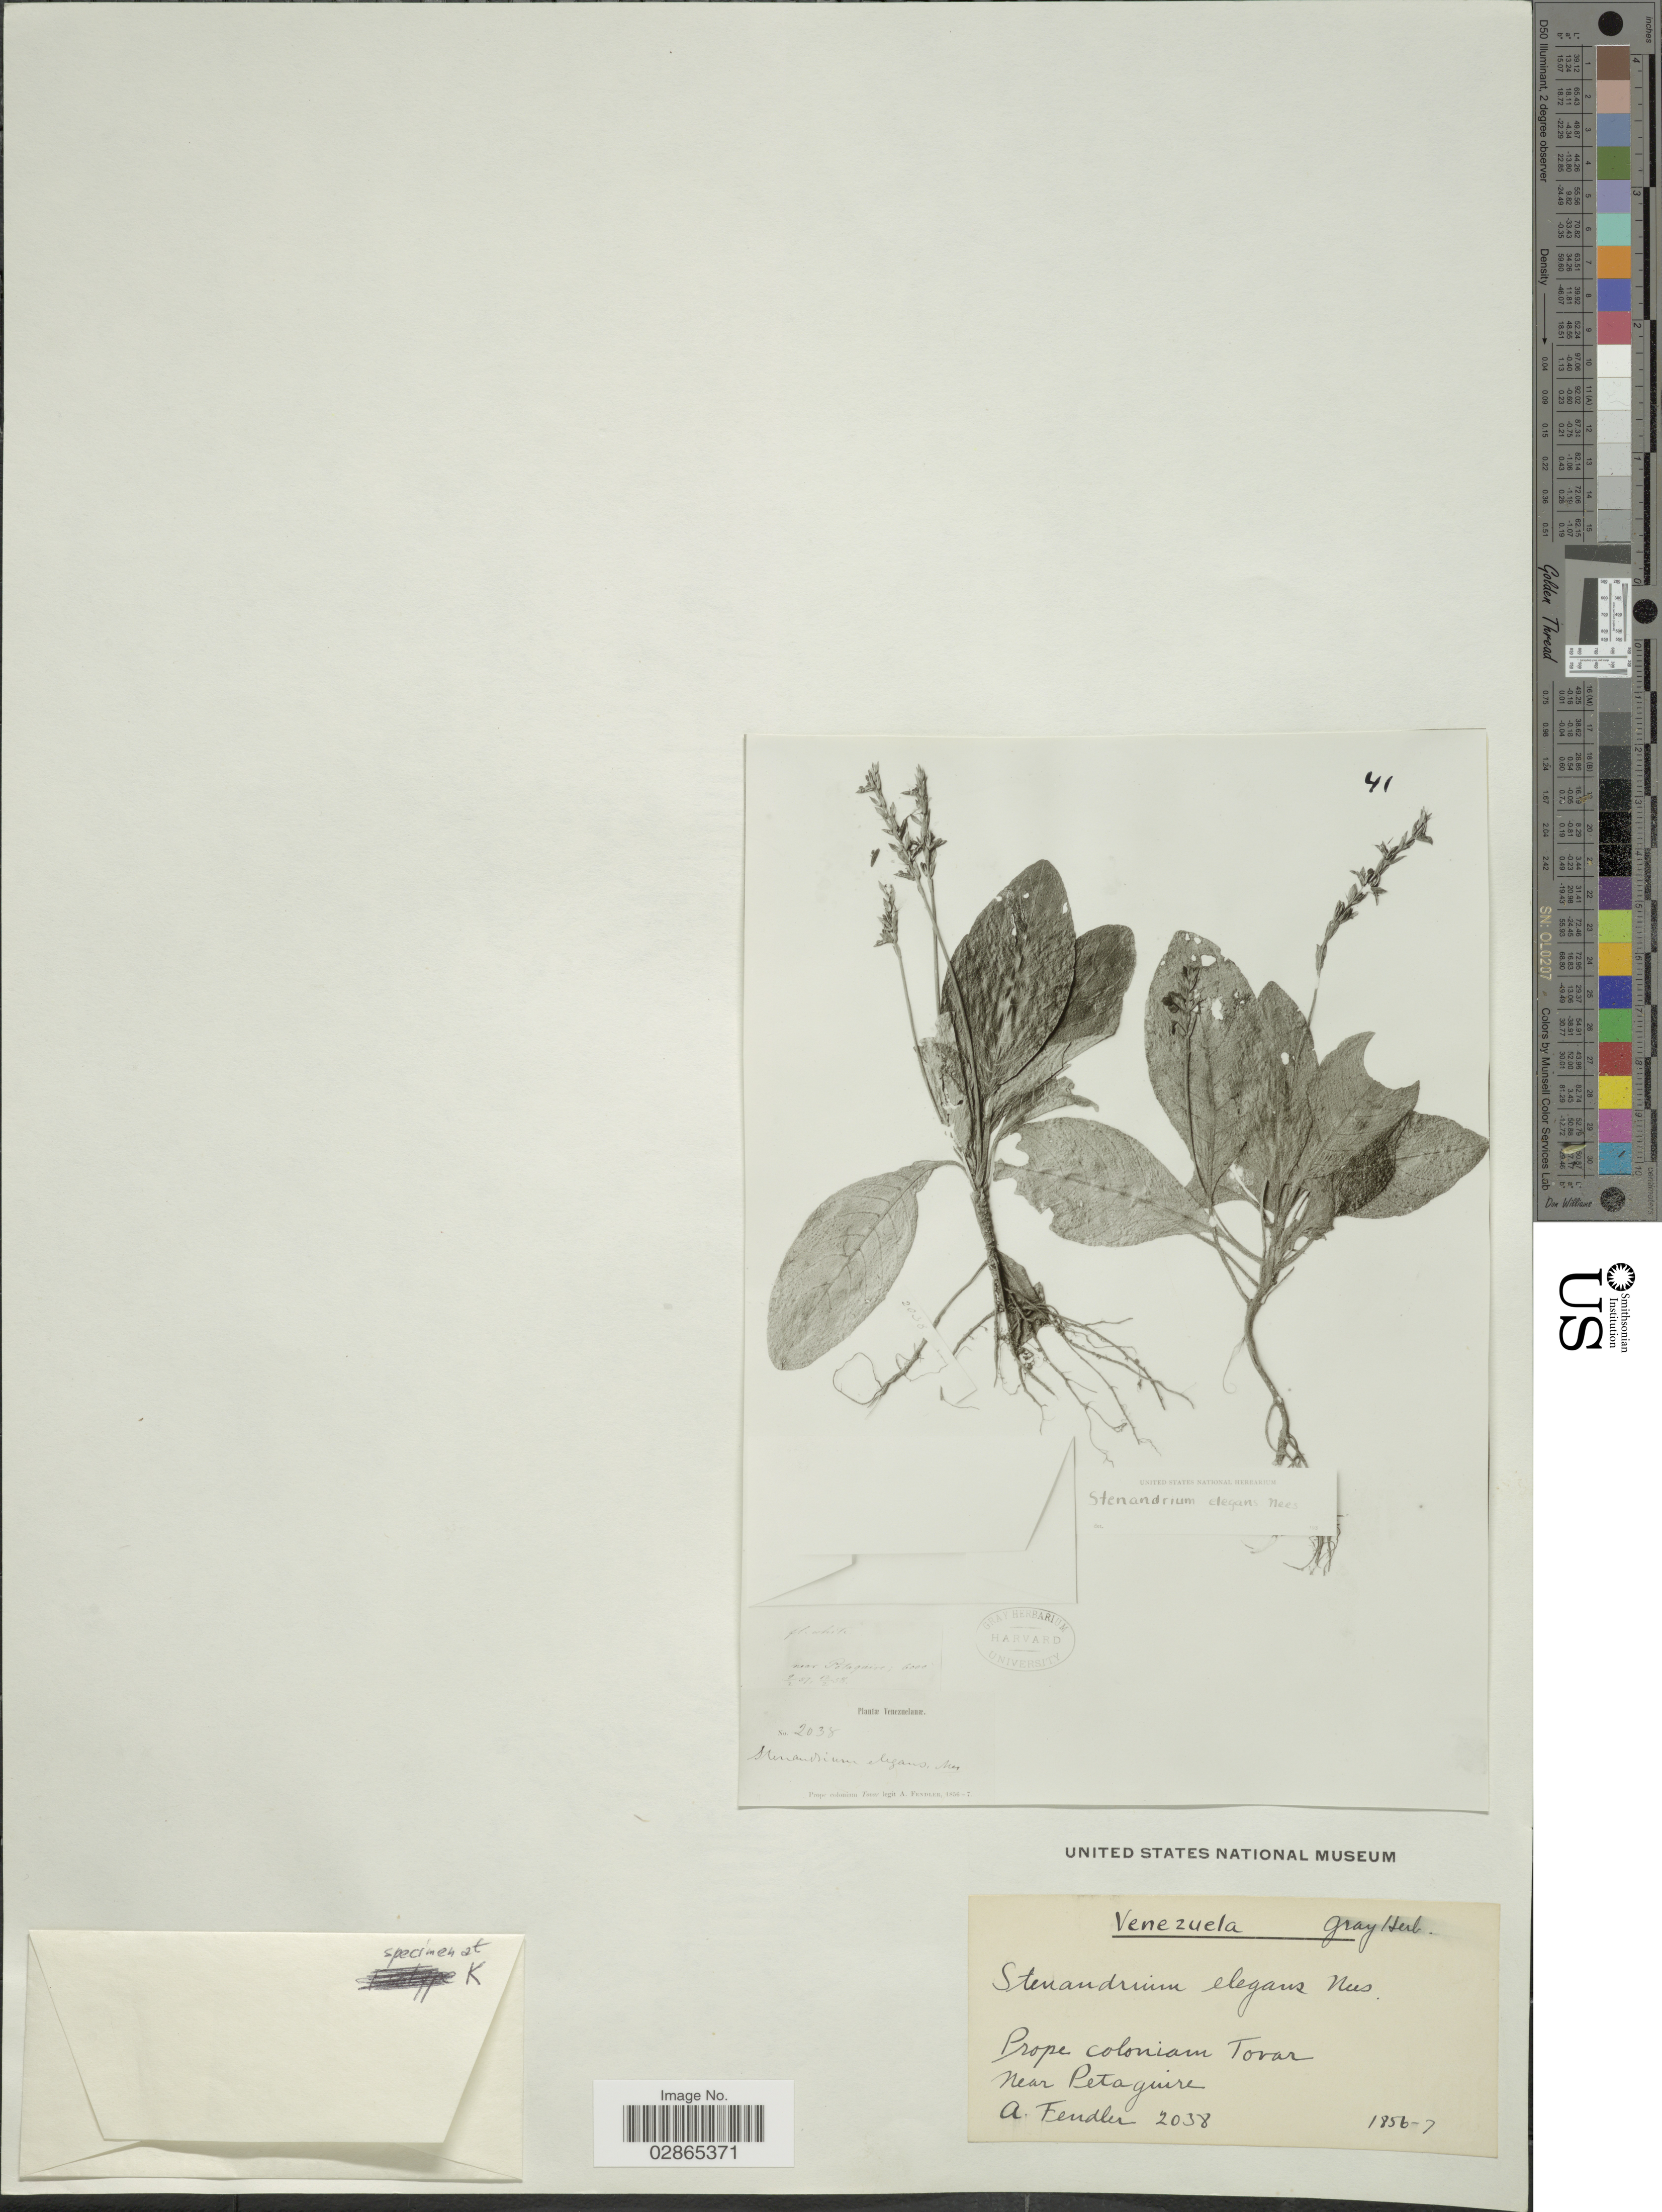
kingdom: Plantae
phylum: Tracheophyta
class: Magnoliopsida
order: Lamiales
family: Acanthaceae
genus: Stenandrium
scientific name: Stenandrium elegans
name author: Nees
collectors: A. Fendler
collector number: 2038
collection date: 1856/1857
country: Venezuela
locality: Prope coloniam Tovar near Petaguire.